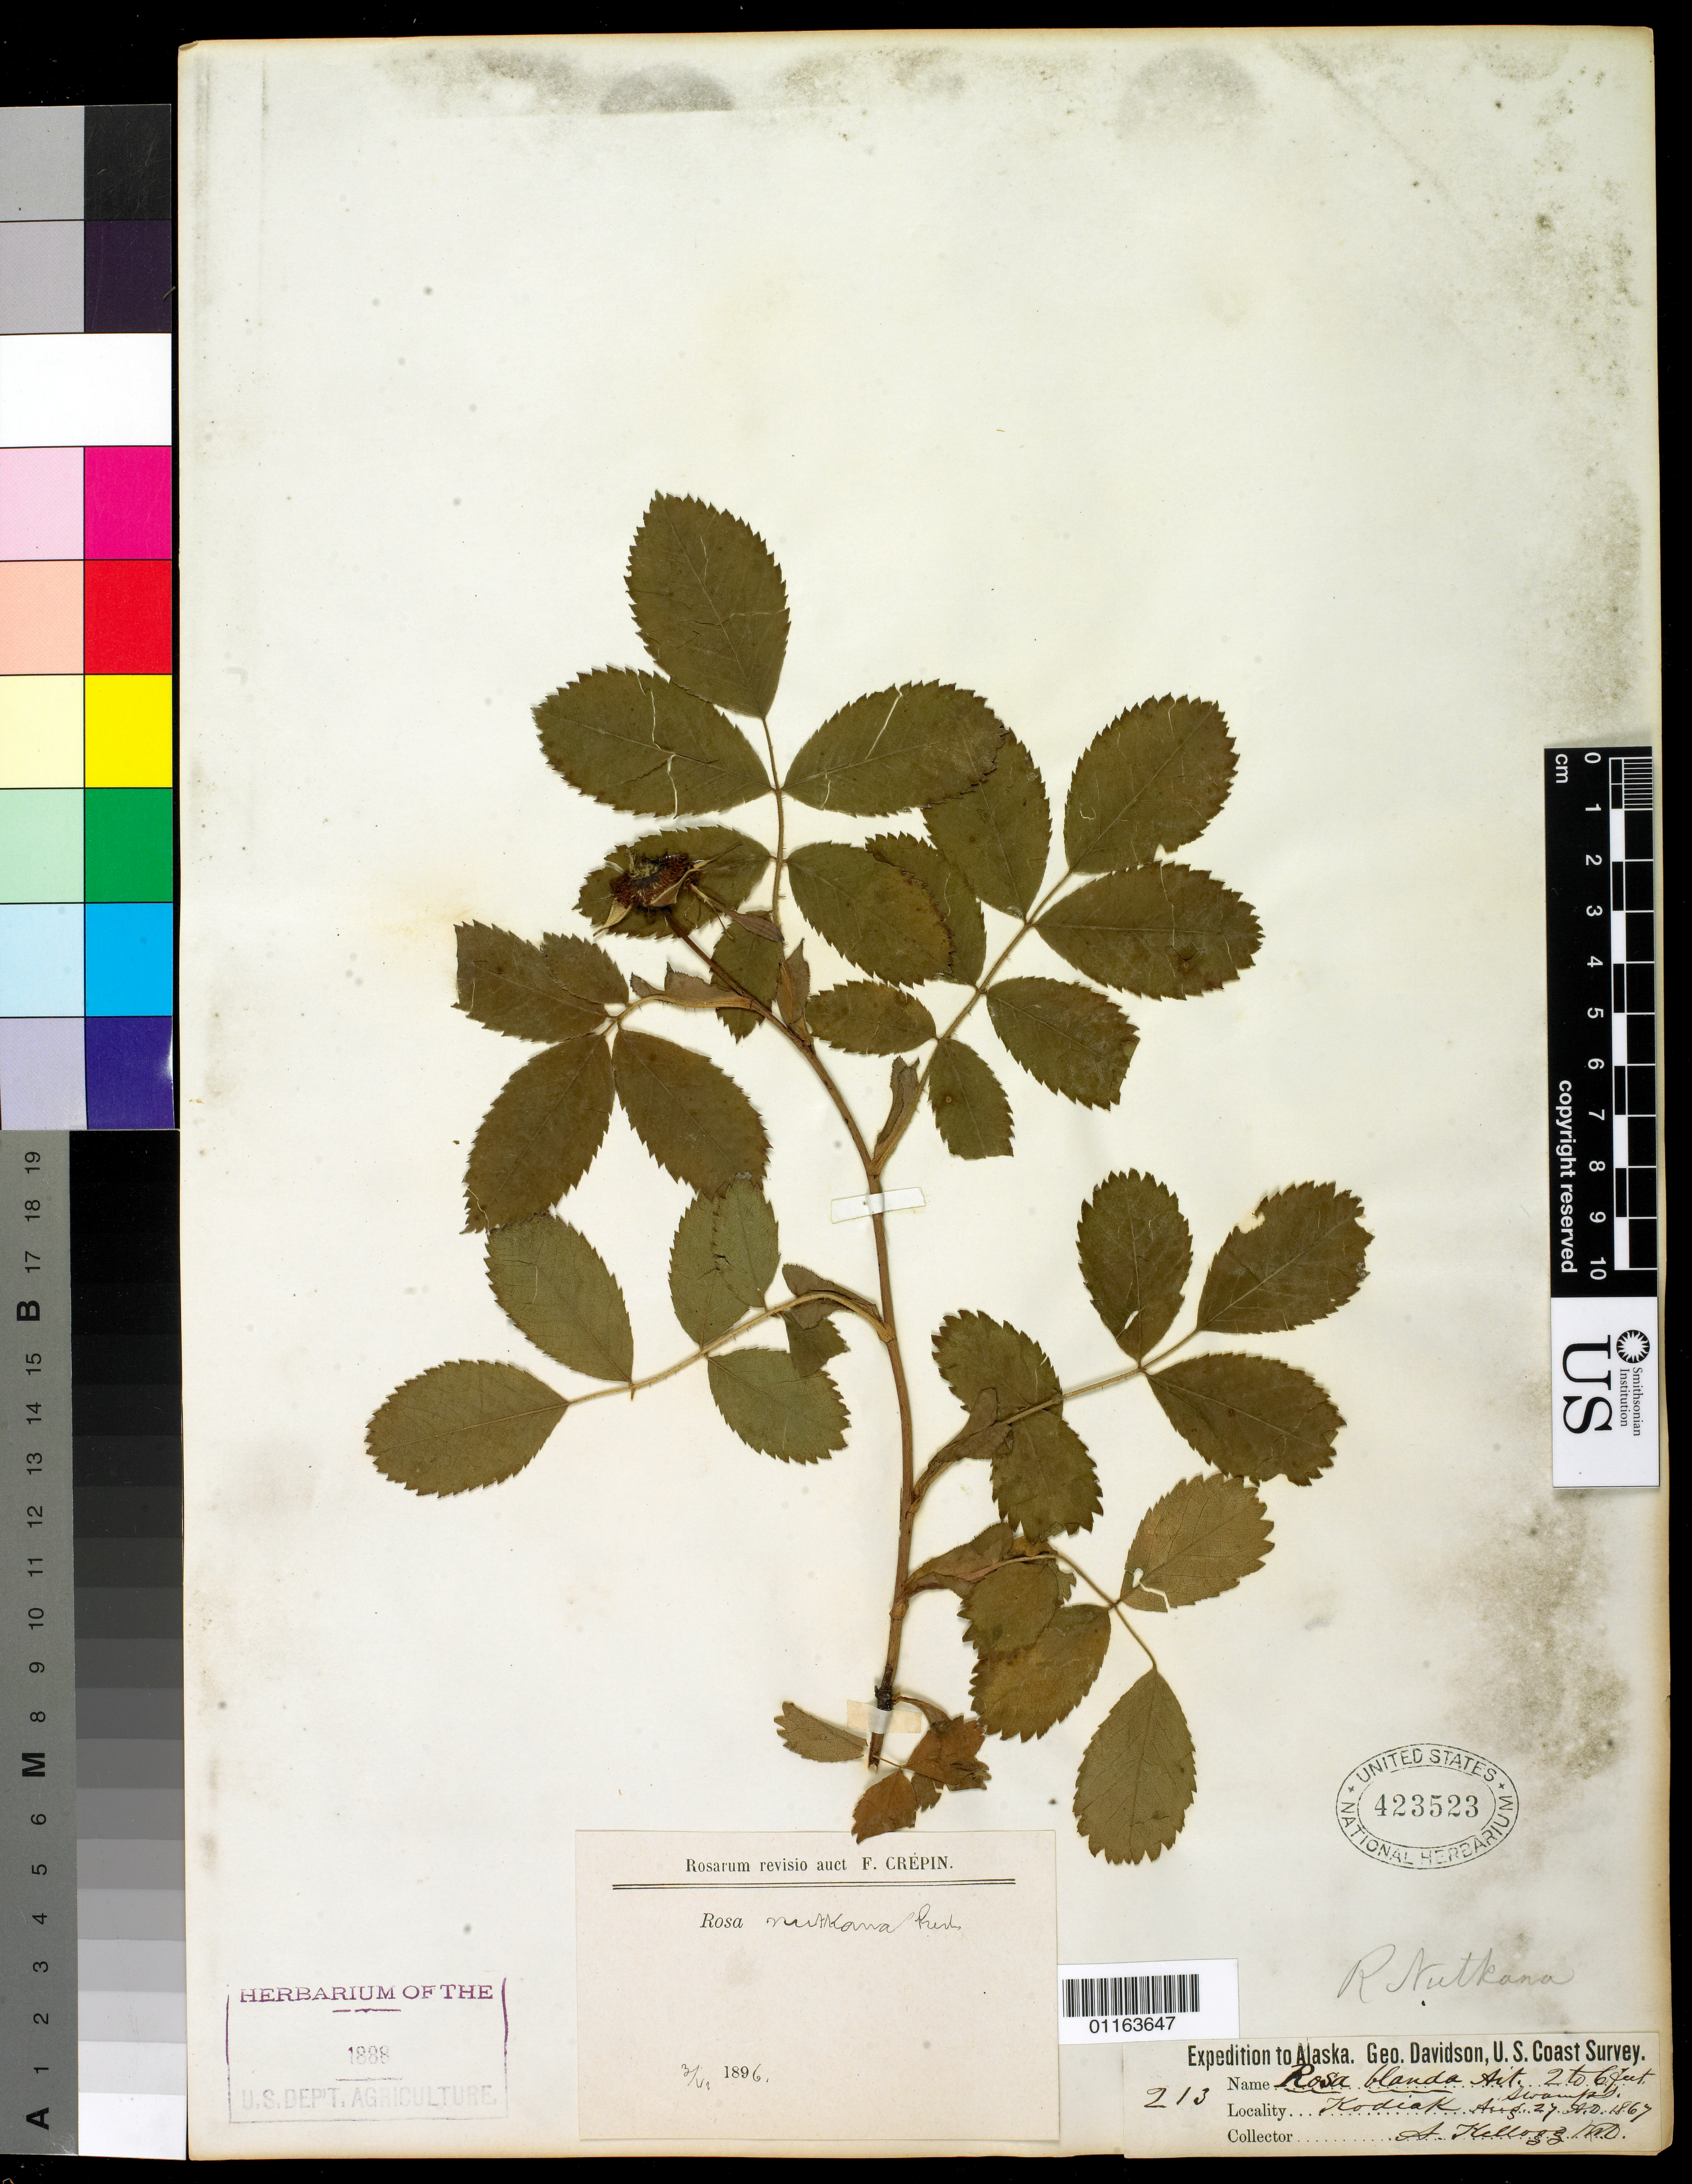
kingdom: Plantae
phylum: Tracheophyta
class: Magnoliopsida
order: Rosales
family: Rosaceae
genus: Rosa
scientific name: Rosa nutkana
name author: C. Presl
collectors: A. Kellogg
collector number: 213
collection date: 1867-08-27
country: United States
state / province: Alaska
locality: Kodiak.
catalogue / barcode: US 423523